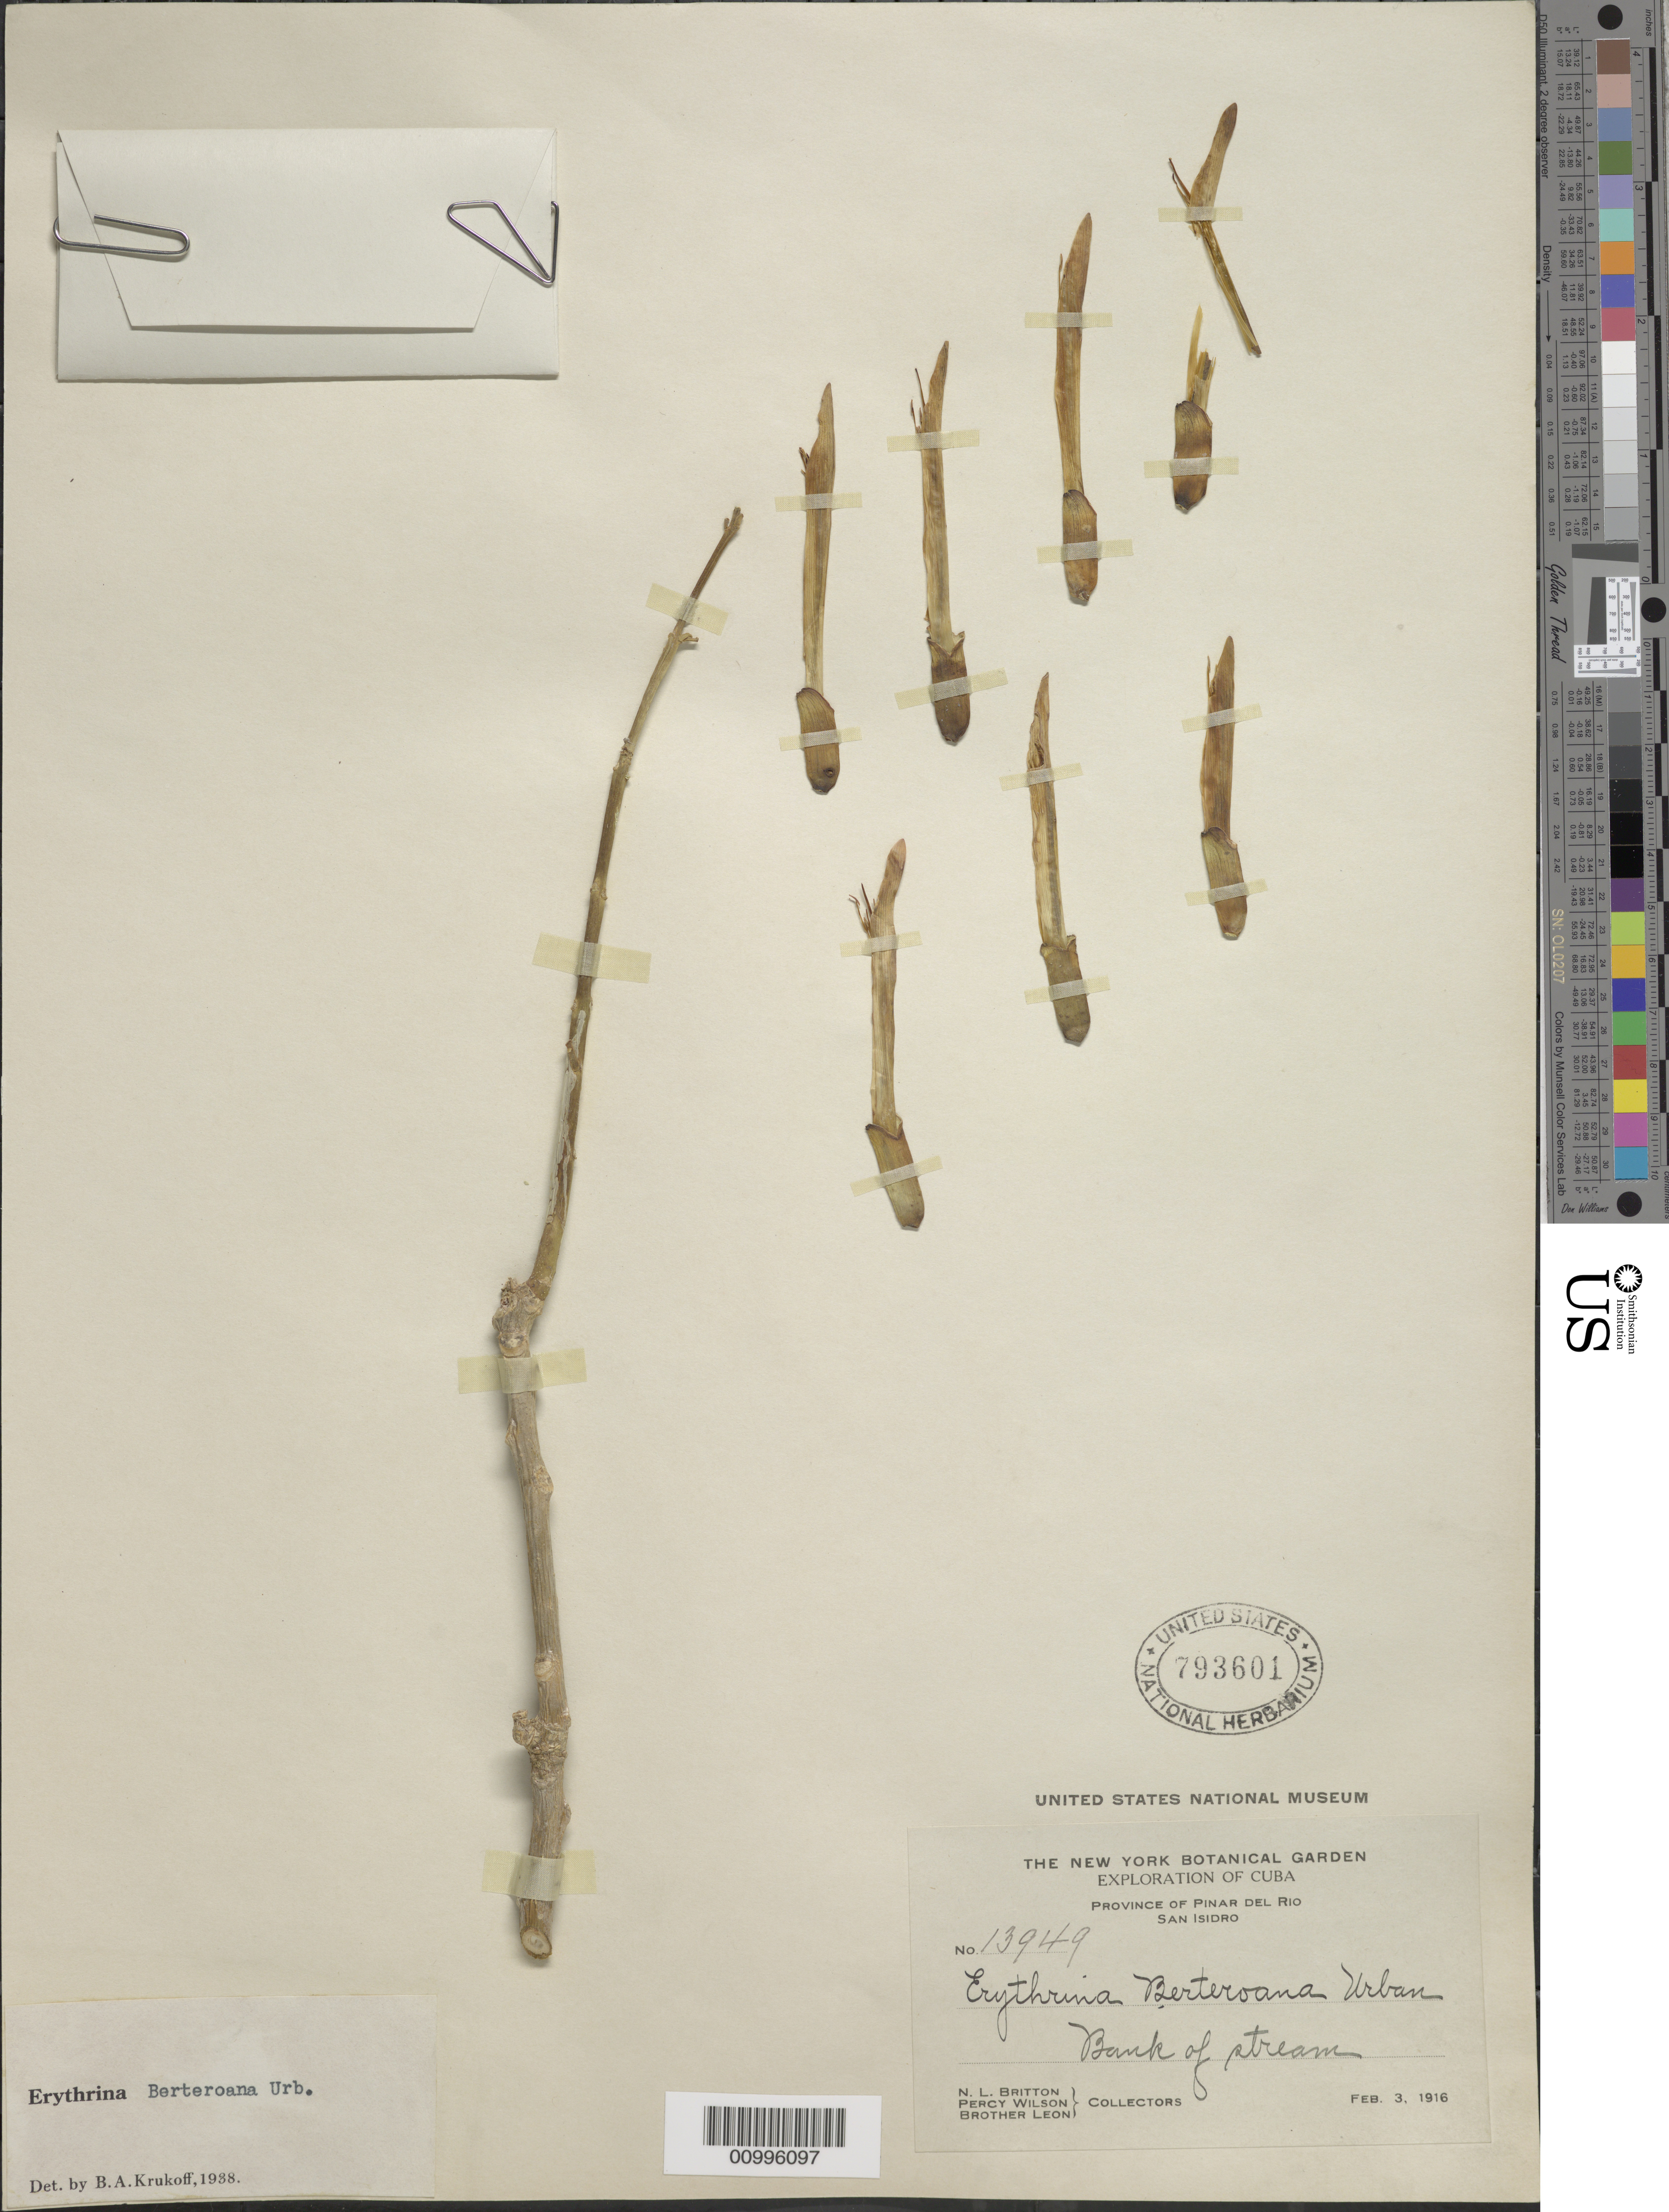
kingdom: Plantae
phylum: Tracheophyta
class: Magnoliopsida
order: Fabales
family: Fabaceae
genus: Erythrina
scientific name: Erythrina berteroana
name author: Urb.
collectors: N. Britton, P. Wilson & Bro. León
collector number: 13949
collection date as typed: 03 Feb 1916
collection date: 1916-02-03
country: Cuba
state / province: Pinar del Rio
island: Cuba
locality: Bank of stream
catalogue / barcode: US 793601